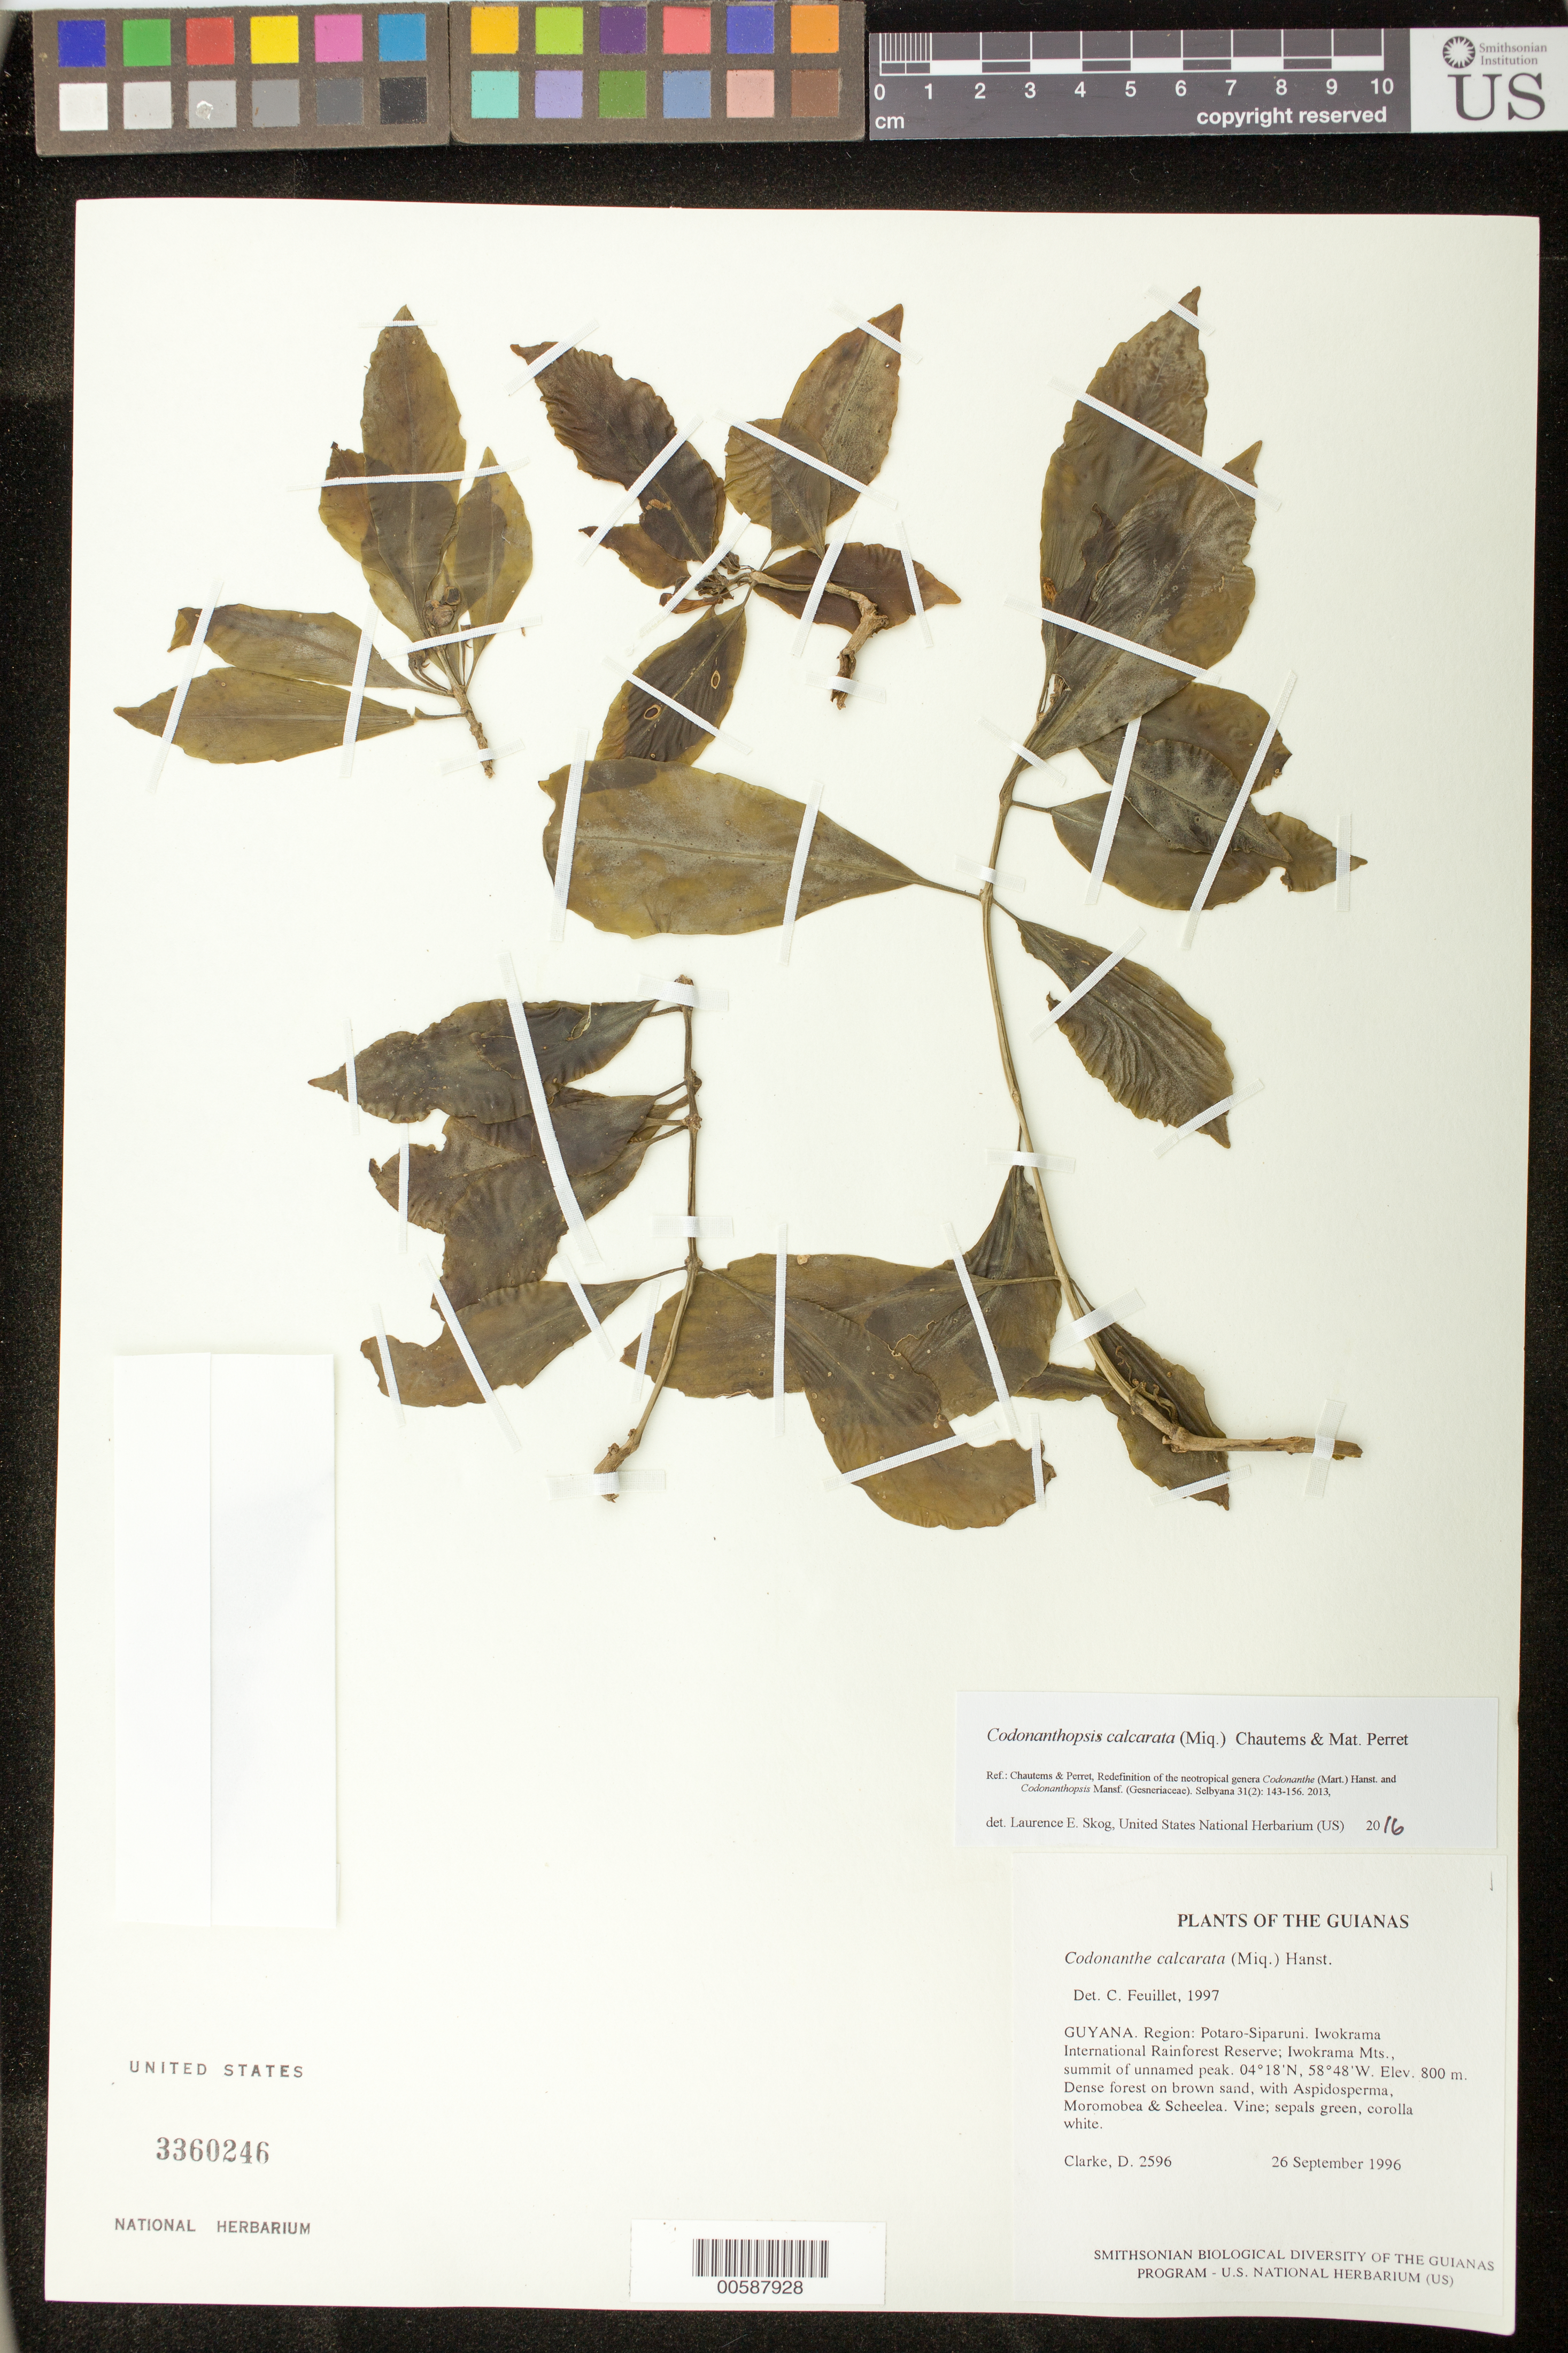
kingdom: Plantae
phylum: Tracheophyta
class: Magnoliopsida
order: Lamiales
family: Gesneriaceae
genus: Codonanthopsis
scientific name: Codonanthopsis calcarata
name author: (Miq.) Chautems & Mat.Perret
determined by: Skog, Laurence E.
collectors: H. D. Clarke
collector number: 2596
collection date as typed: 26 Sep 1996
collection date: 1996-09-26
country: Guyana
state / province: Potaro-Siparuni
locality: Iwokrama International Rainforest Reserve; Iwokrama Mts., summit of unnamed peak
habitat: Dense forest on brown sand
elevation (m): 800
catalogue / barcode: US 3360246